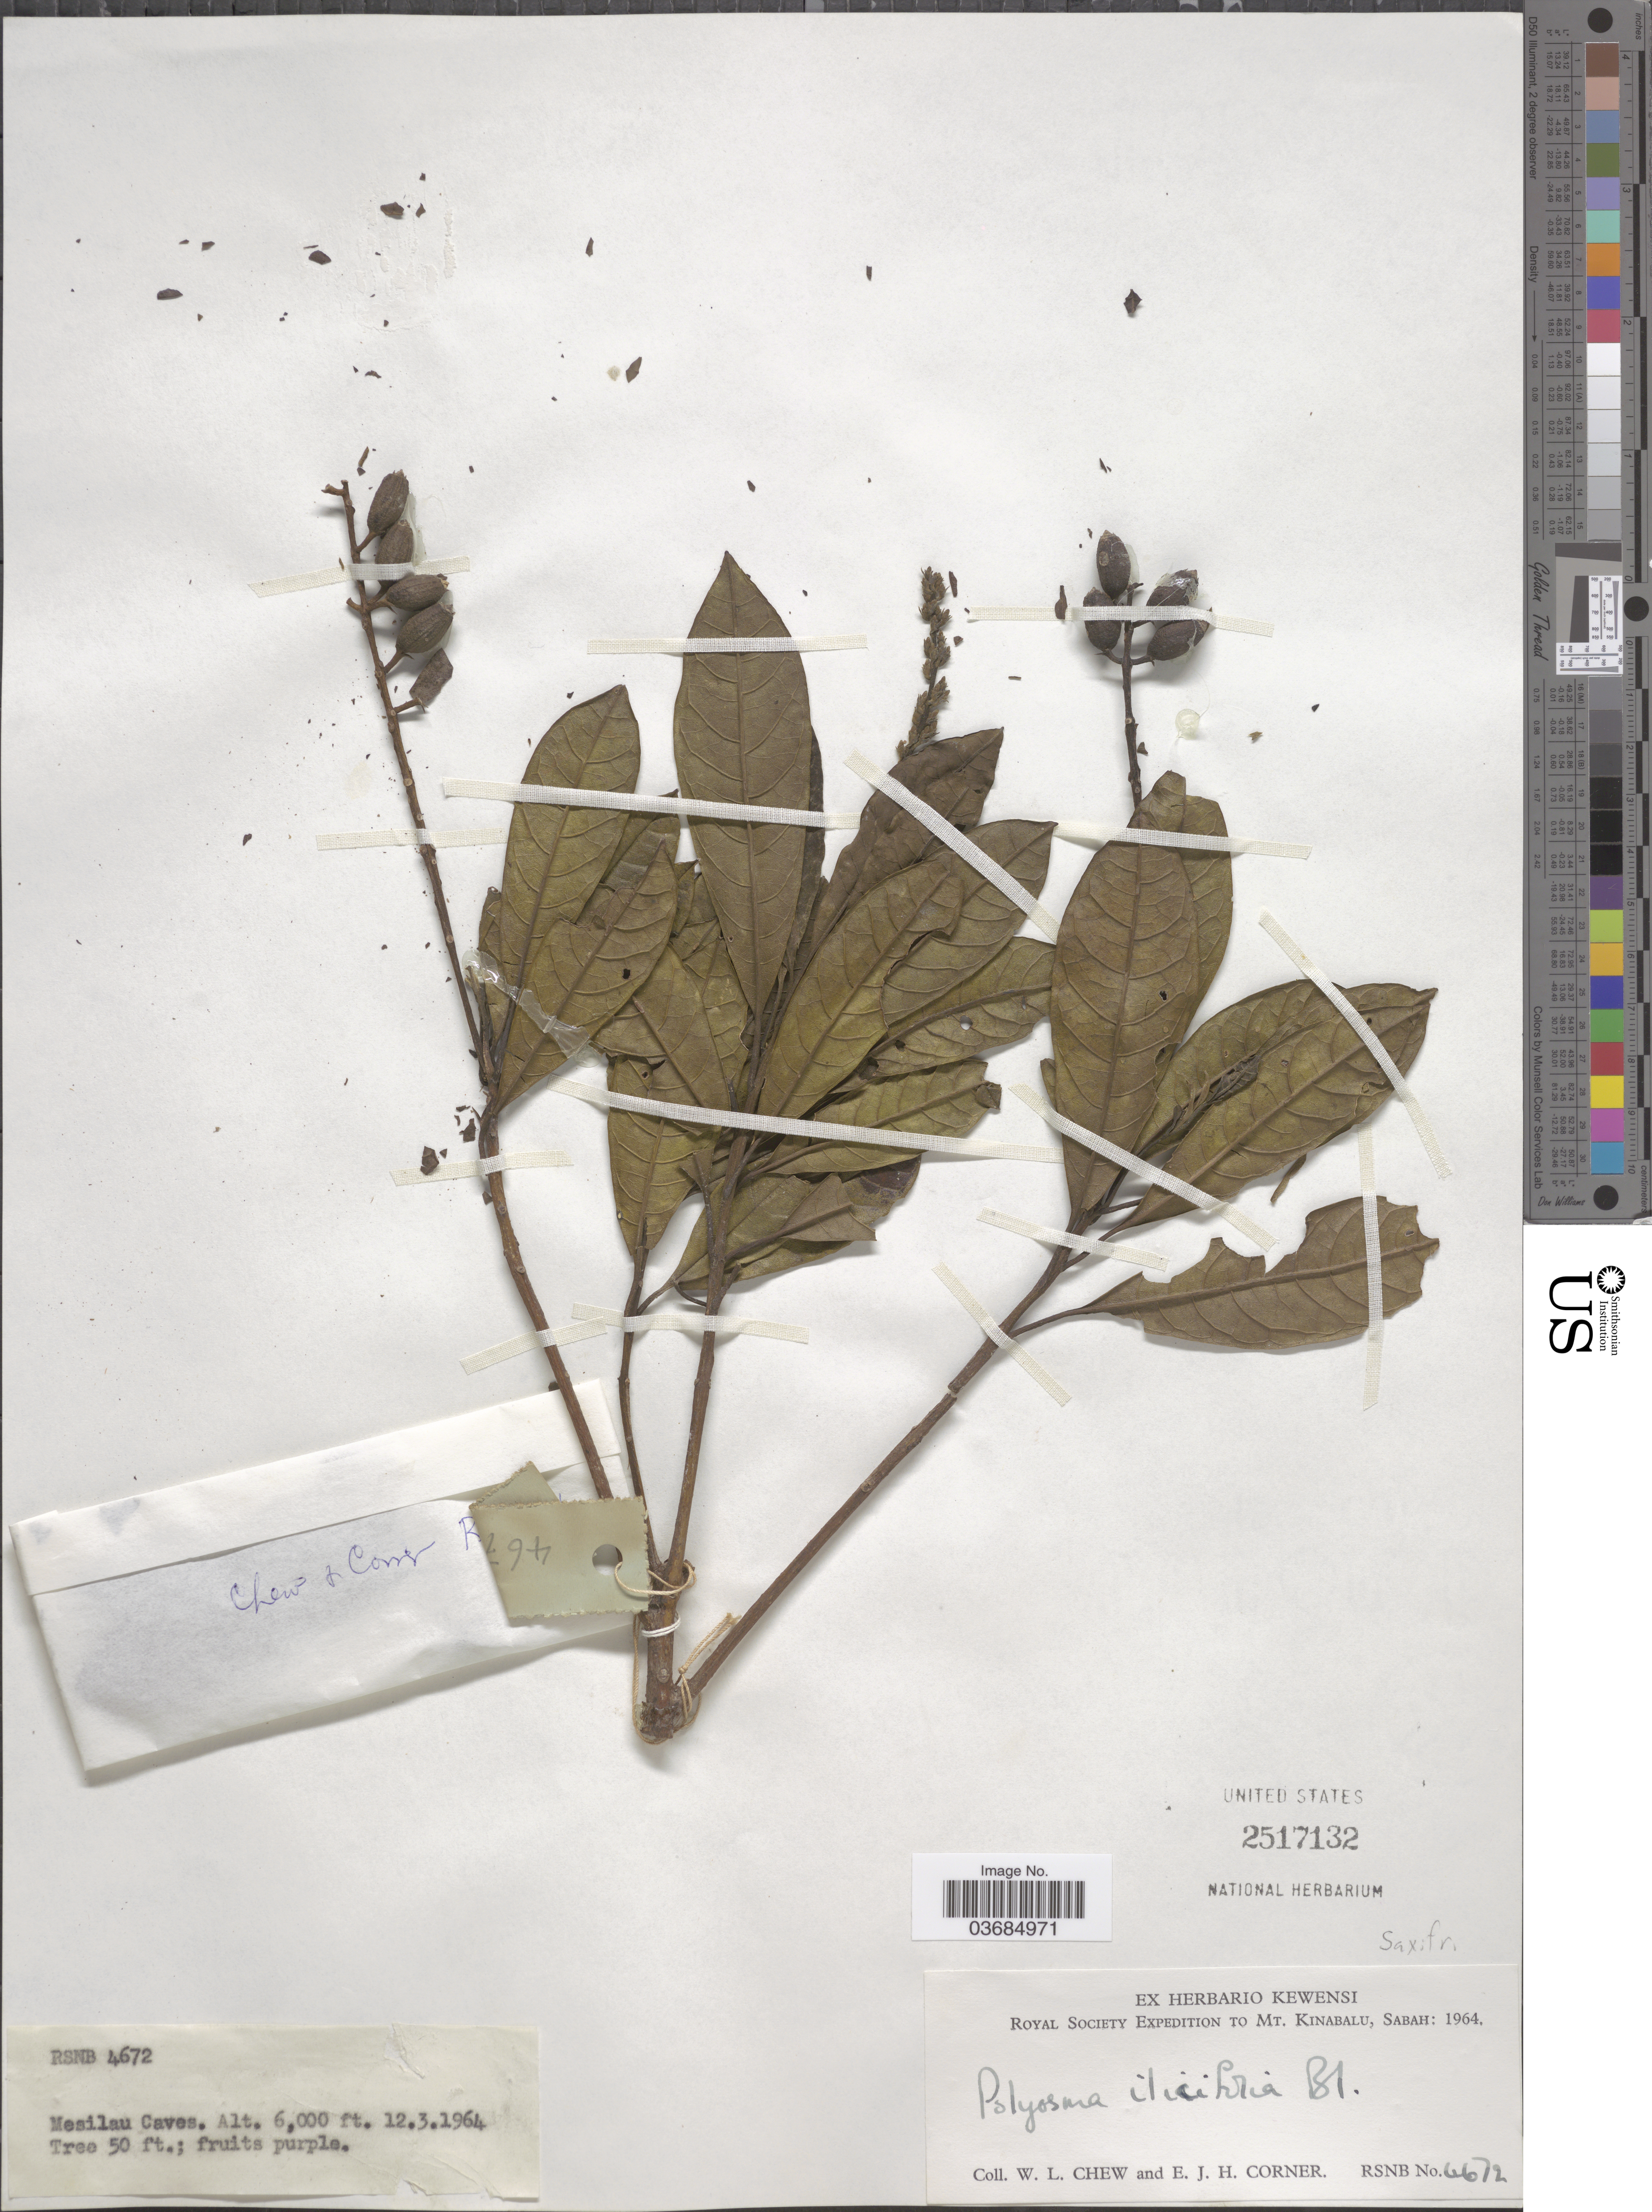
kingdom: Plantae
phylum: Tracheophyta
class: Magnoliopsida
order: Escalloniales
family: Escalloniaceae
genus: Polyosma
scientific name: Polyosma ilicifolia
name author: Blume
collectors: W. Chew & E. Corner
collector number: RSNB4672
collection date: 1964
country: Malaysia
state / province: Sabah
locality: Royal Society Expedition to Mt. Kinabalu, Sabah: 1964.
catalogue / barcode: US 2517132